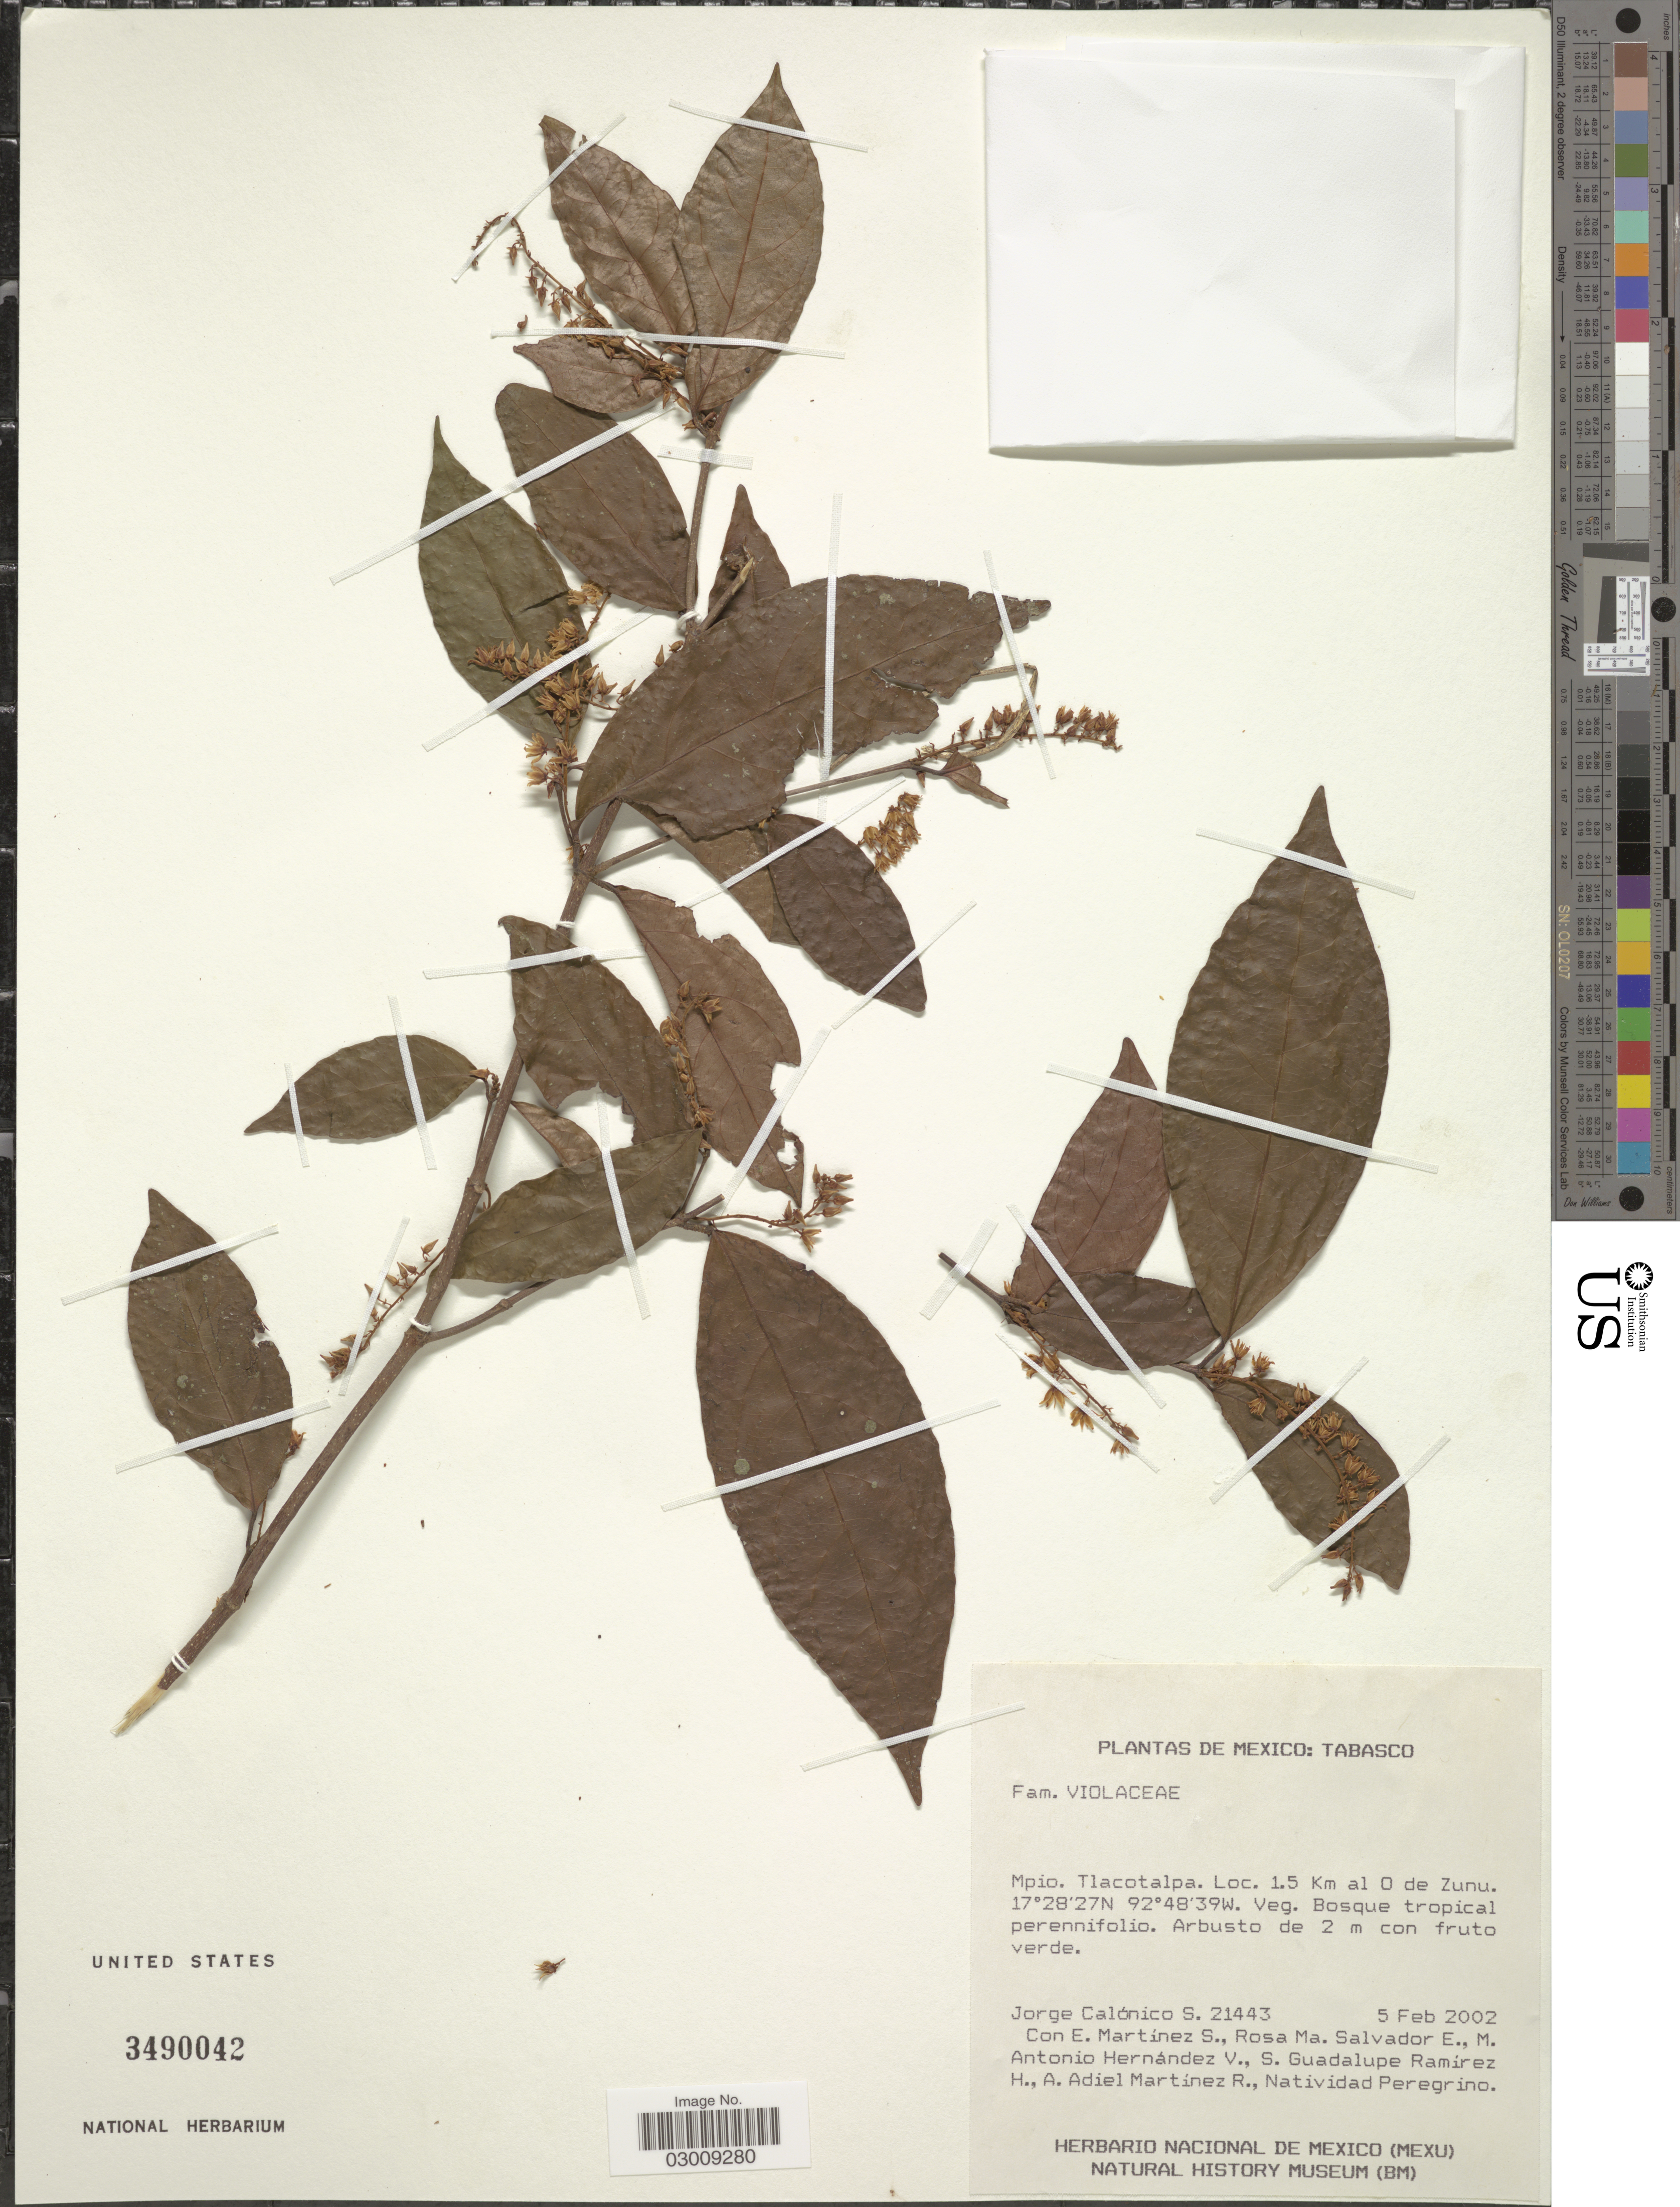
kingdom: Plantae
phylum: Tracheophyta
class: Magnoliopsida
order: Malpighiales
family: Violaceae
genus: Rinorea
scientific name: Rinorea sp.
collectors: J. Calónico Soto, E. M. Martínez S., R. Salvador, M. A. Hernandez & et al.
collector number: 21443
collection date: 2002-02-05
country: Mexico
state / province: Tabasco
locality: Mpio. Tlacotalpa. 1.5 Km al O de Zunu.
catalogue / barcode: US 3490042